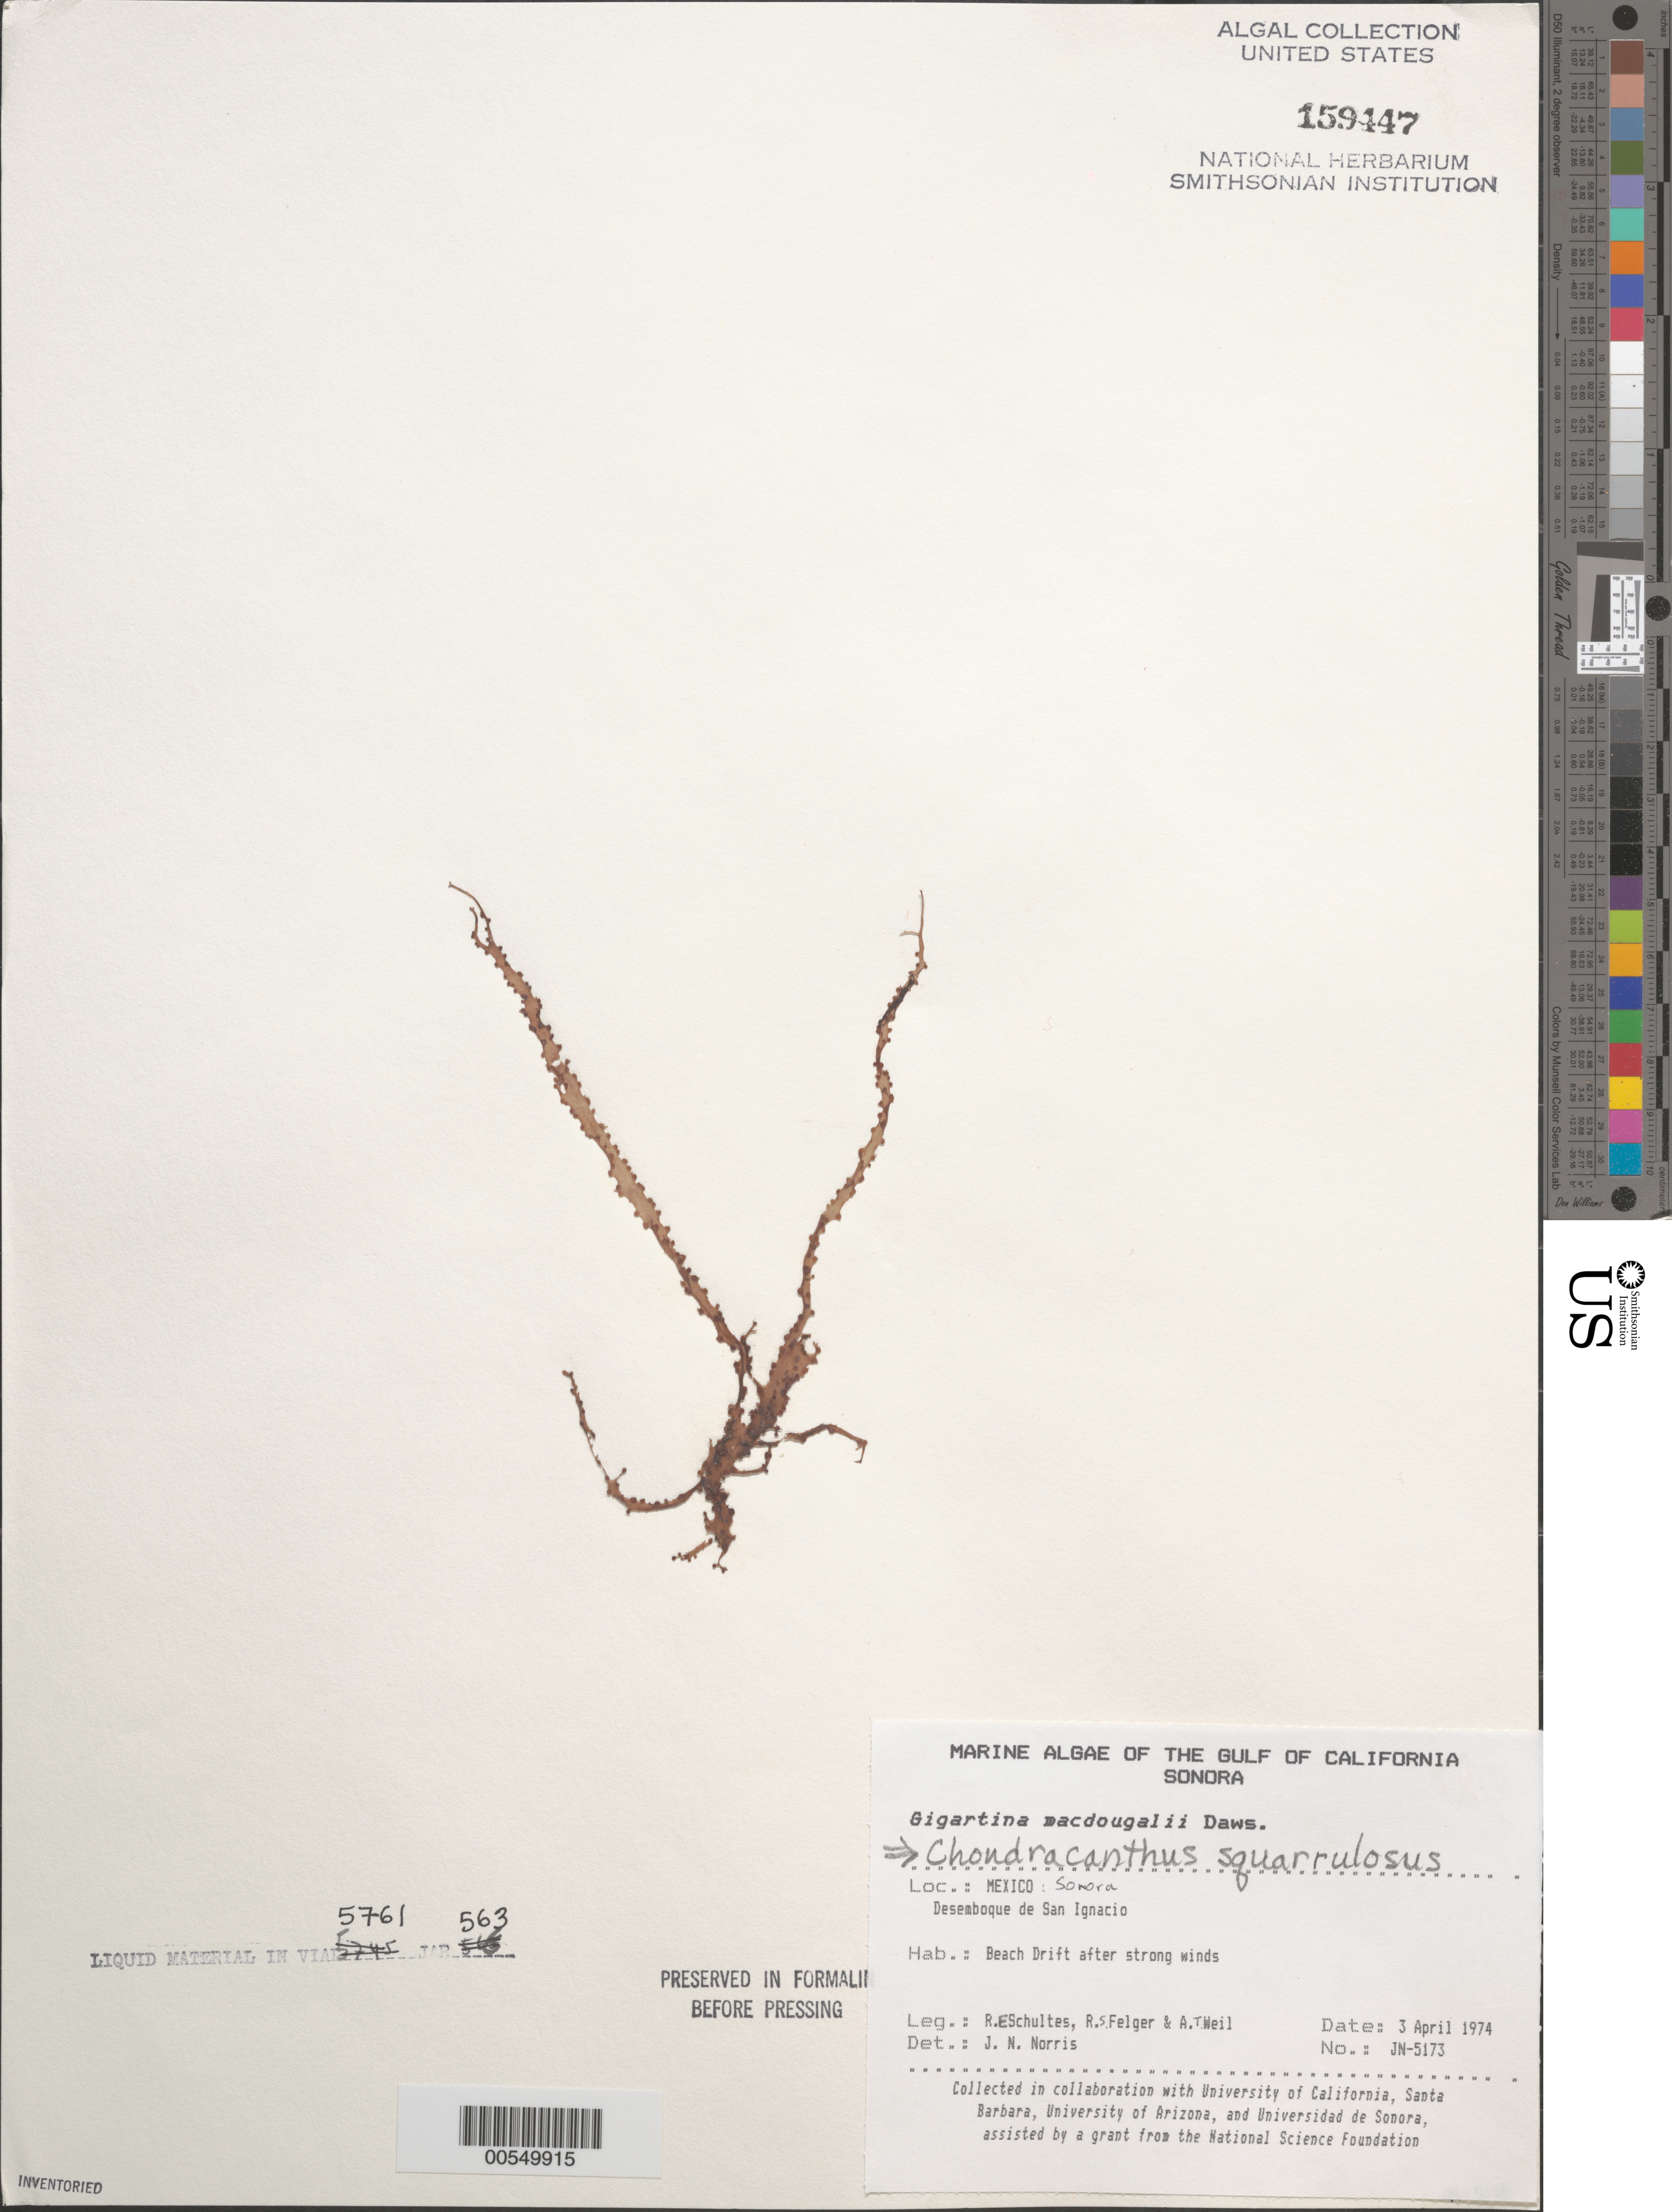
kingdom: Plantae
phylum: Rhodophyta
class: Florideophyceae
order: Gigartinales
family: Gigartinaceae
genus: Chondracanthus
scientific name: Chondracanthus squarrulosus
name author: (Setch. & N.L. Gardner) J.R. Hughey et al.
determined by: Norris, James N.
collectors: R. E. Schultes, R. S. Felger & A. T. Weil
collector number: JN-5173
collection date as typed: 03 Apr 1974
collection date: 1974-04-03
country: Mexico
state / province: Sonora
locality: Desemboque de San Ignacio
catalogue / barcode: US 159447